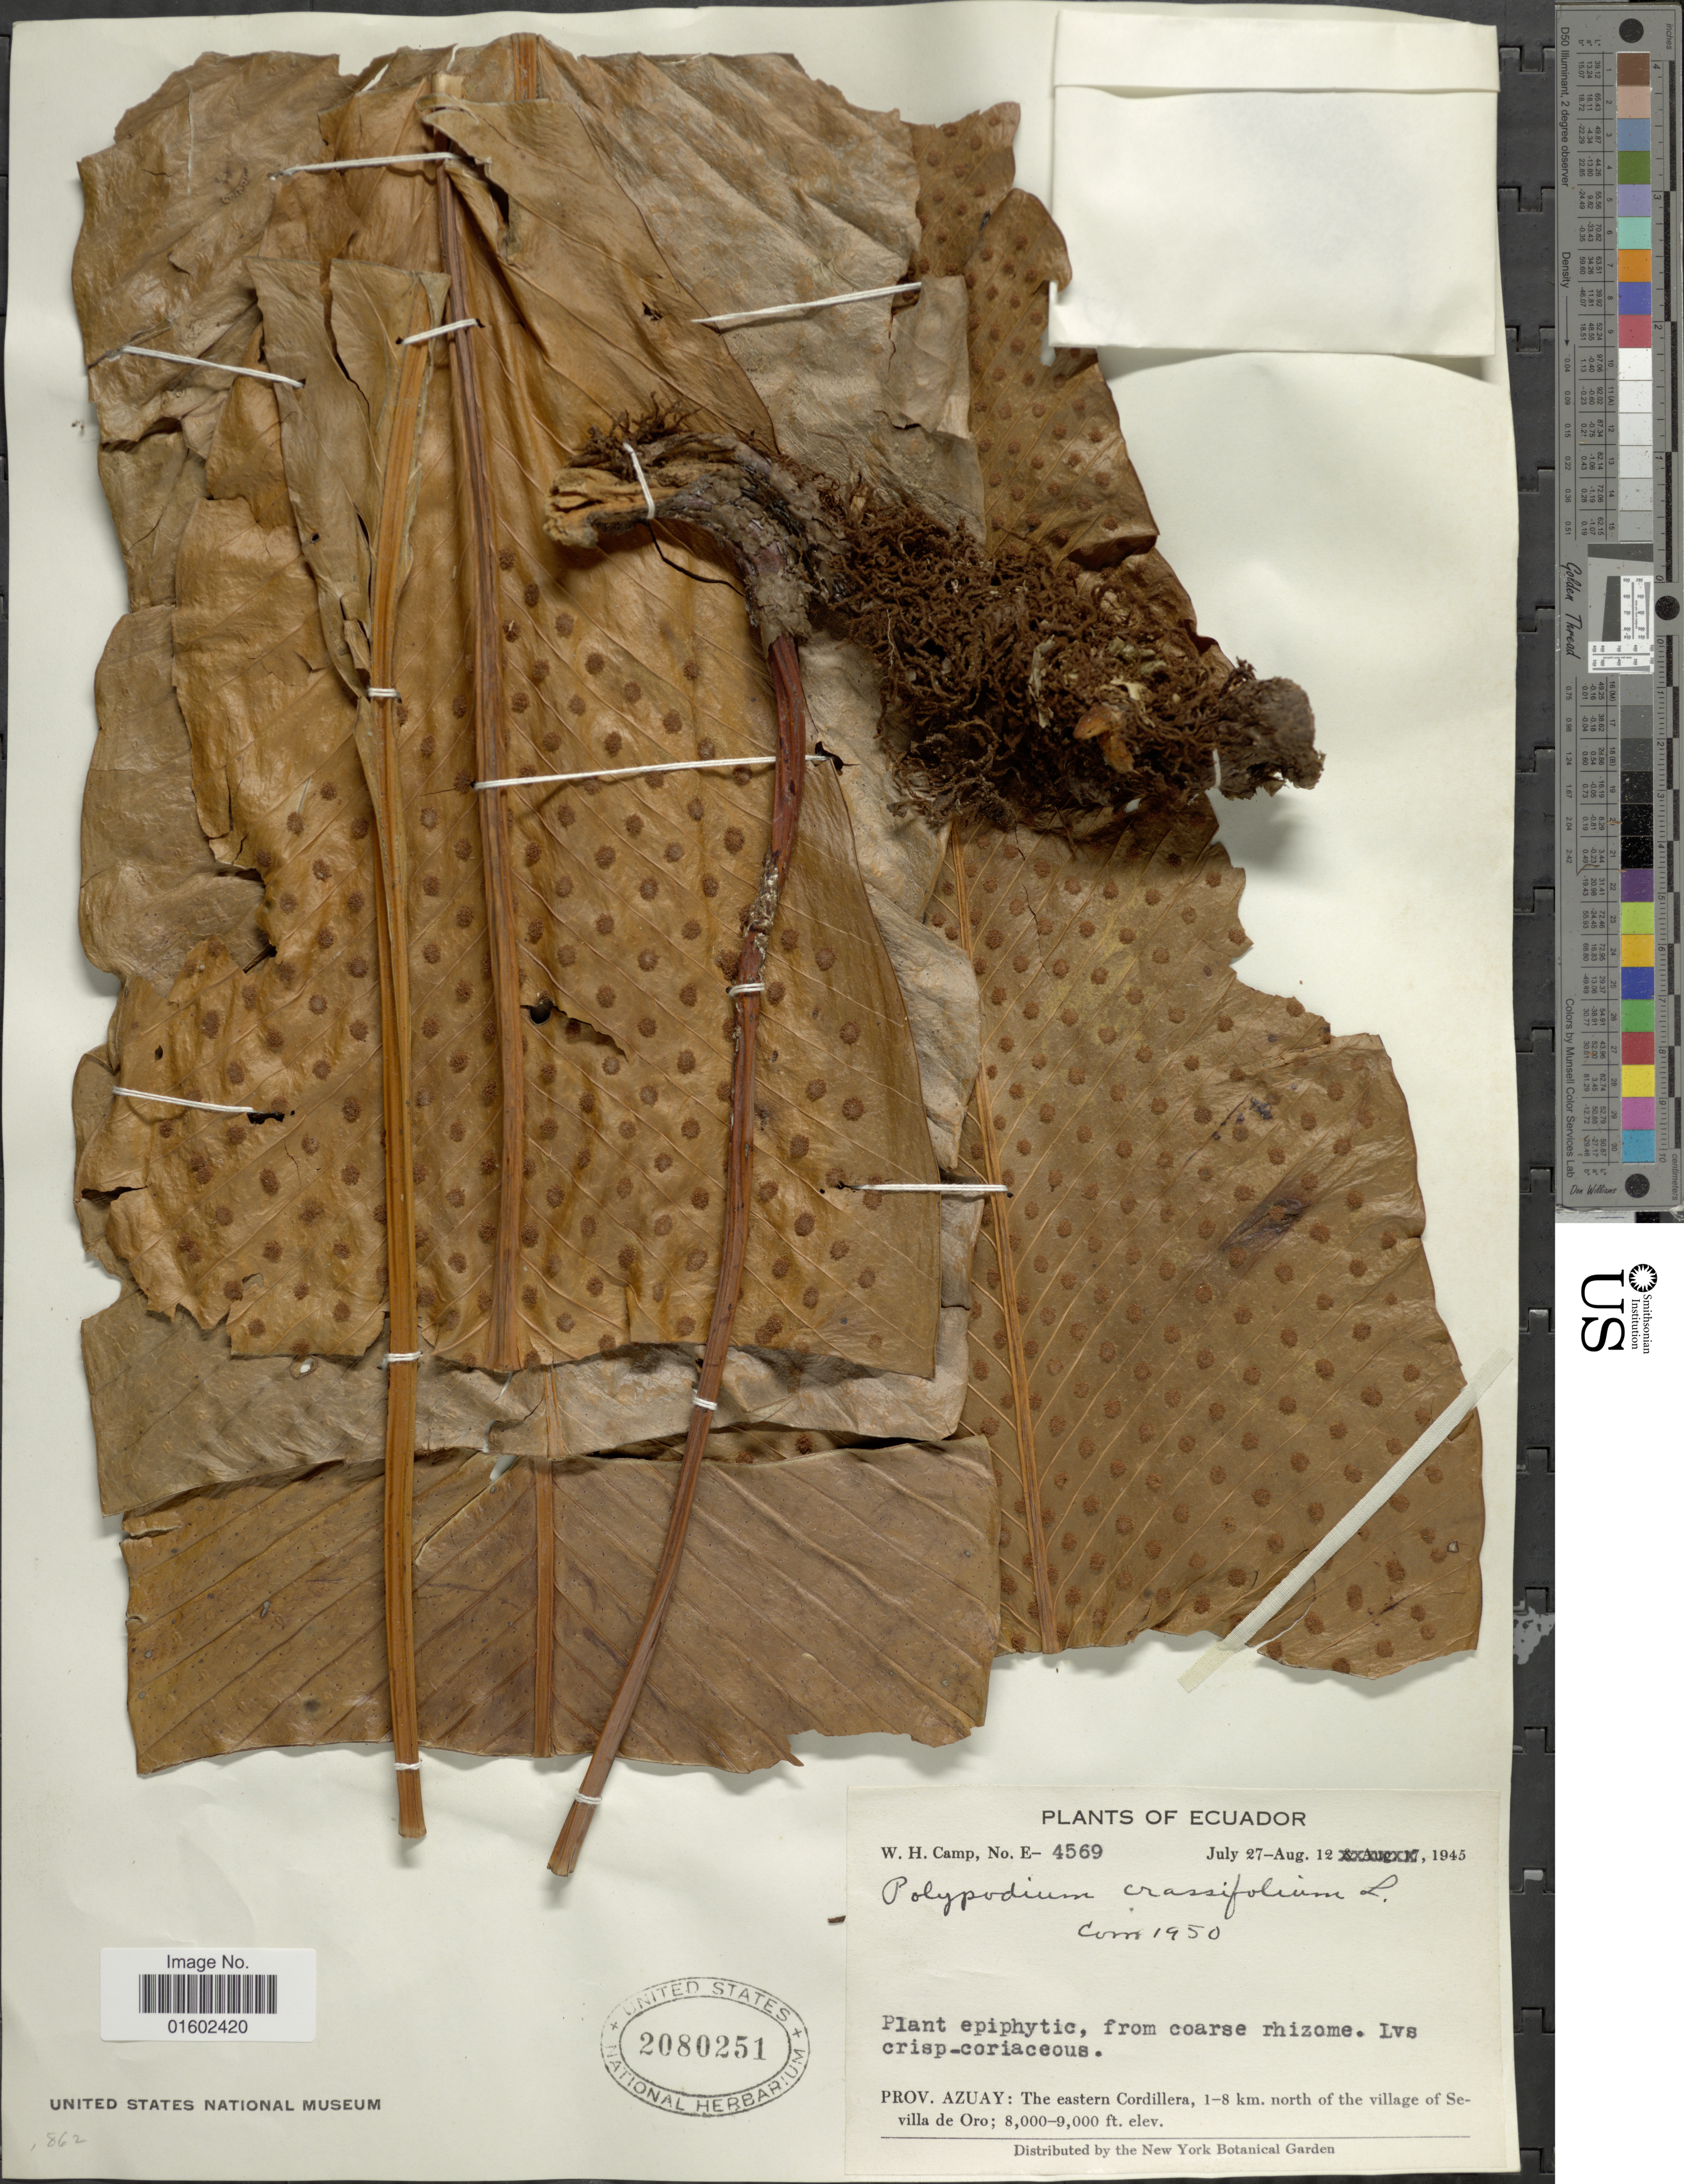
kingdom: Plantae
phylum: Tracheophyta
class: Polypodiopsida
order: Polypodiales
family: Polypodiaceae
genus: Niphidium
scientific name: Niphidium crassifolium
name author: (L.) Lellinger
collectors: W. H. Camp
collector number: E-4569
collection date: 1945-07-27/1945-08-12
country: Ecuador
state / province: Azuay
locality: The Eastern Cordillera, 1-8km. north of the village of Sevilla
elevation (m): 2438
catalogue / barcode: US 2080251